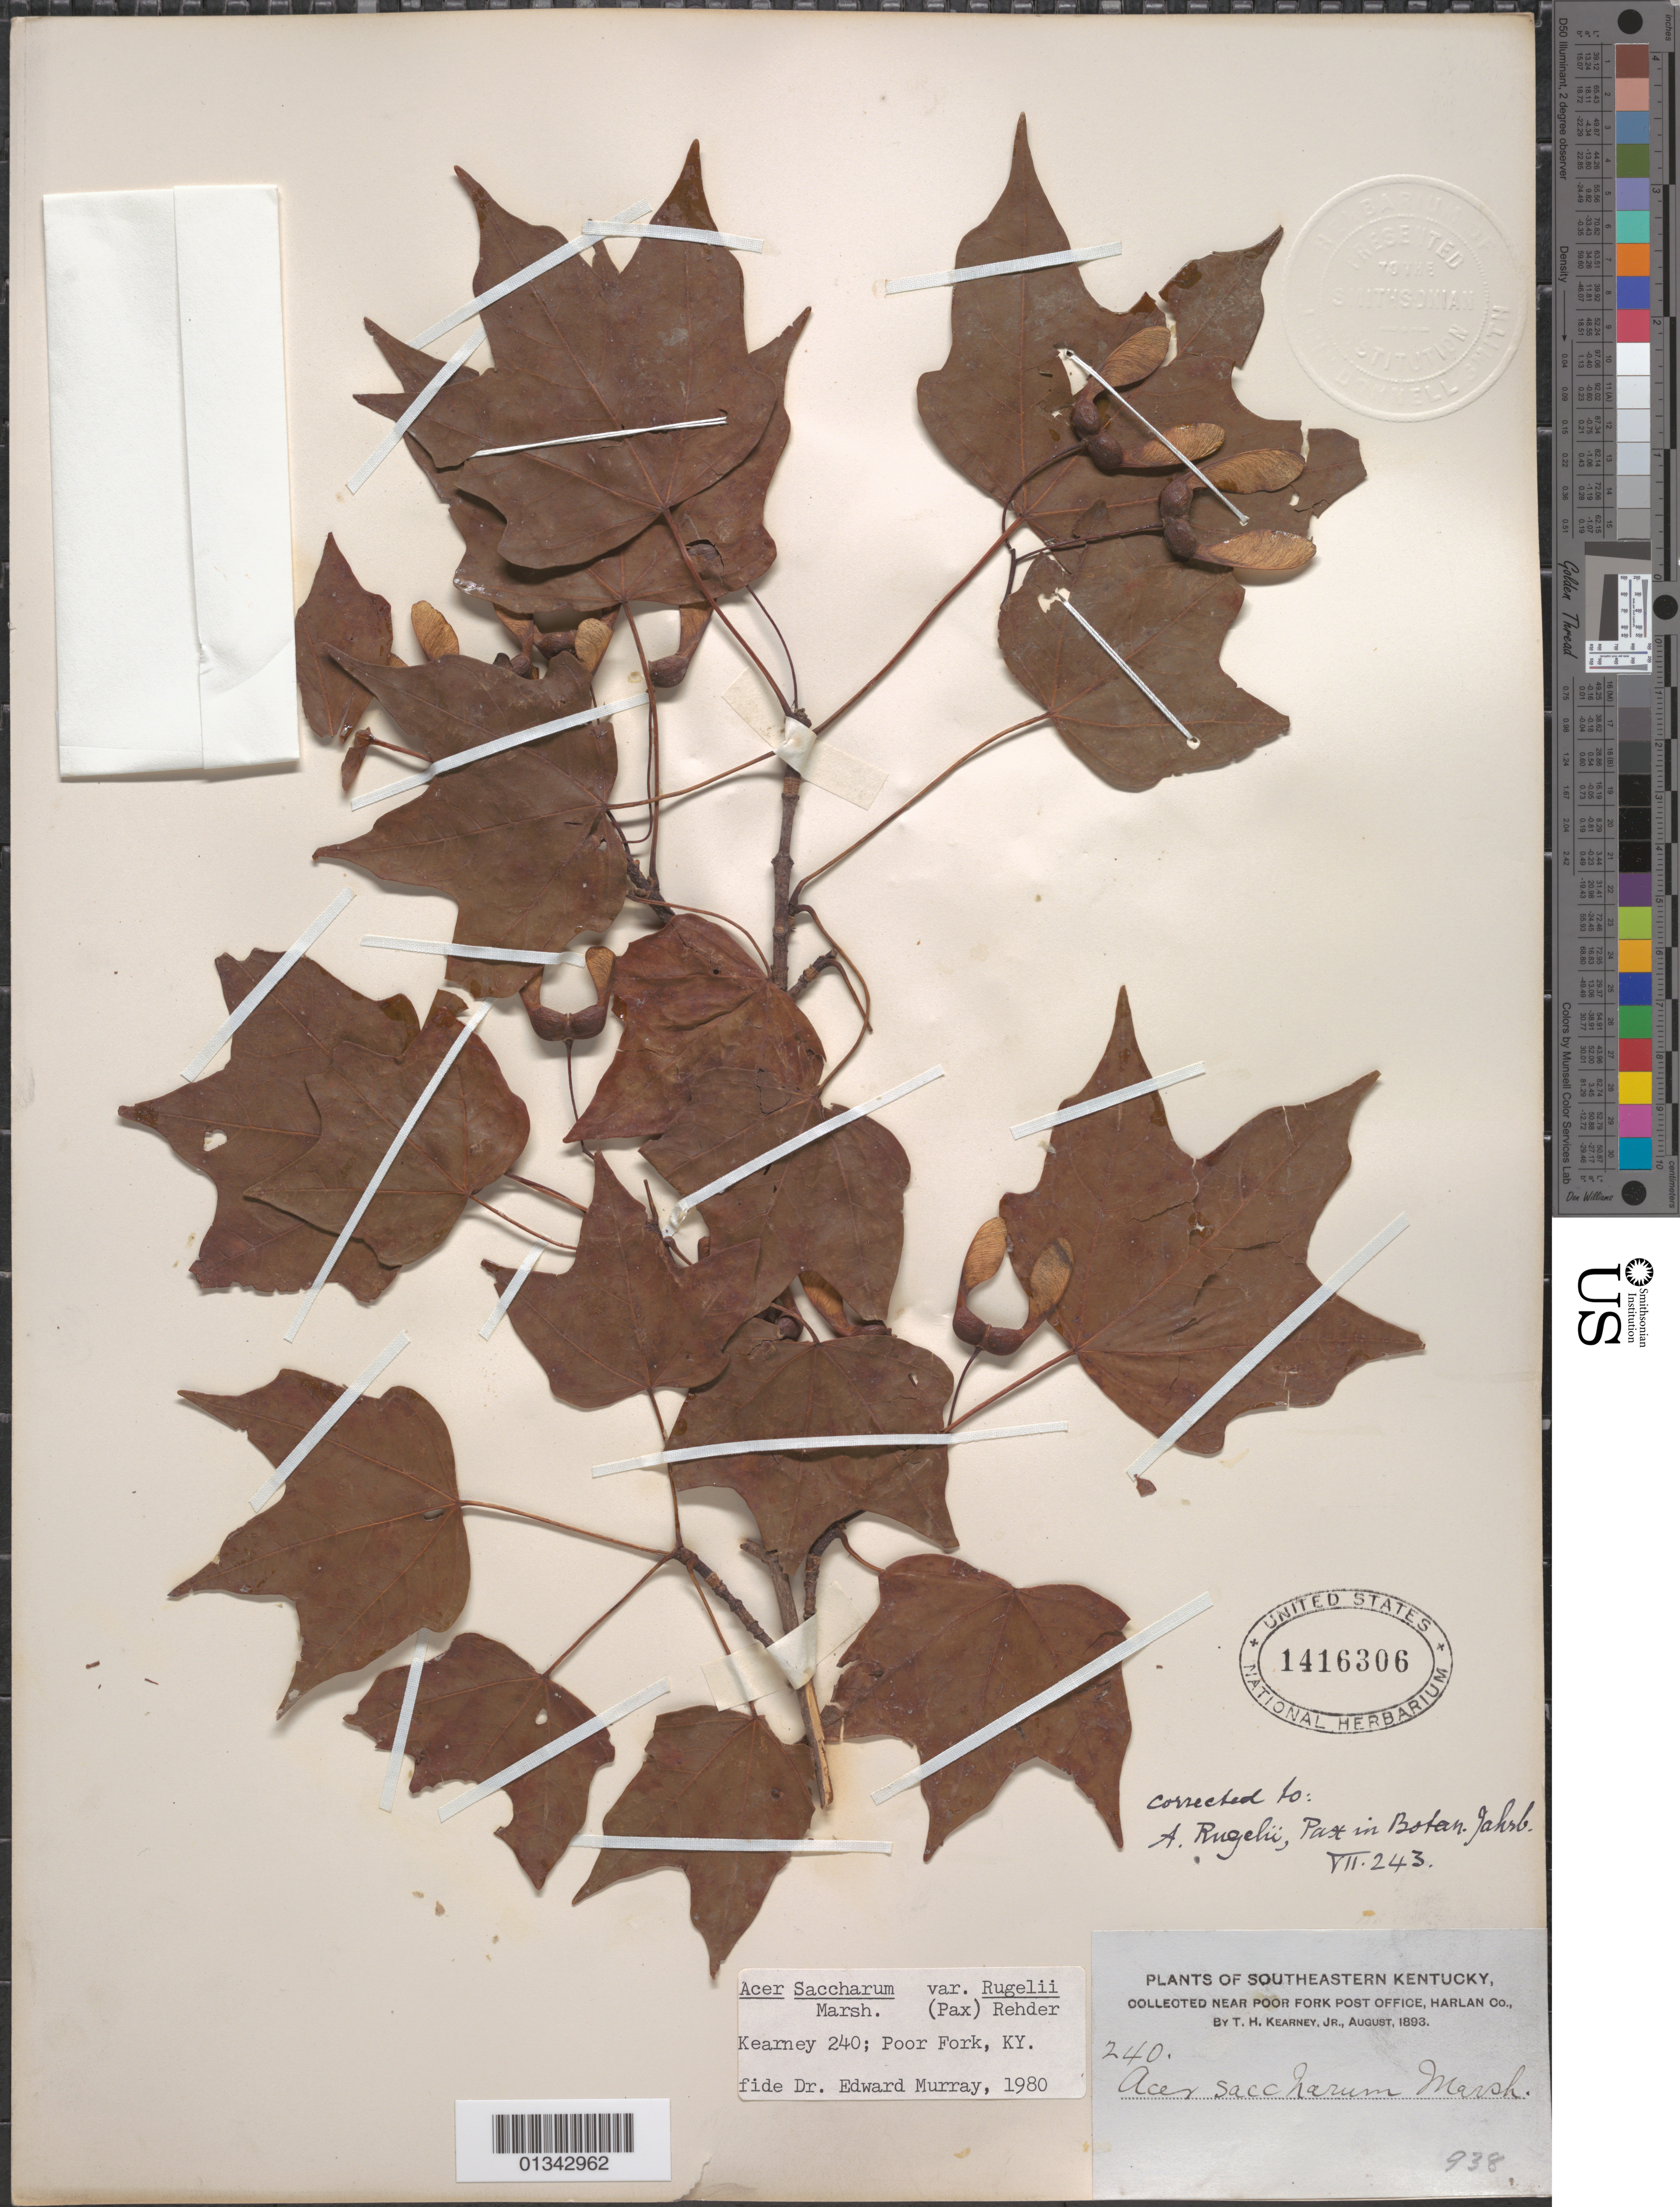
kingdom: Plantae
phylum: Tracheophyta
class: Magnoliopsida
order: Sapindales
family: Sapindaceae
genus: Acer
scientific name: Acer saccharum var. rugelii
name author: (Pax) Rehder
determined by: Murray, Edward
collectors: T. H. Kearney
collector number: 240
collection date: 1893-08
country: United States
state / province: Kentucky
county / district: Harlan County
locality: Harlan County, near Poor Fork Post Office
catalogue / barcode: US 1416306